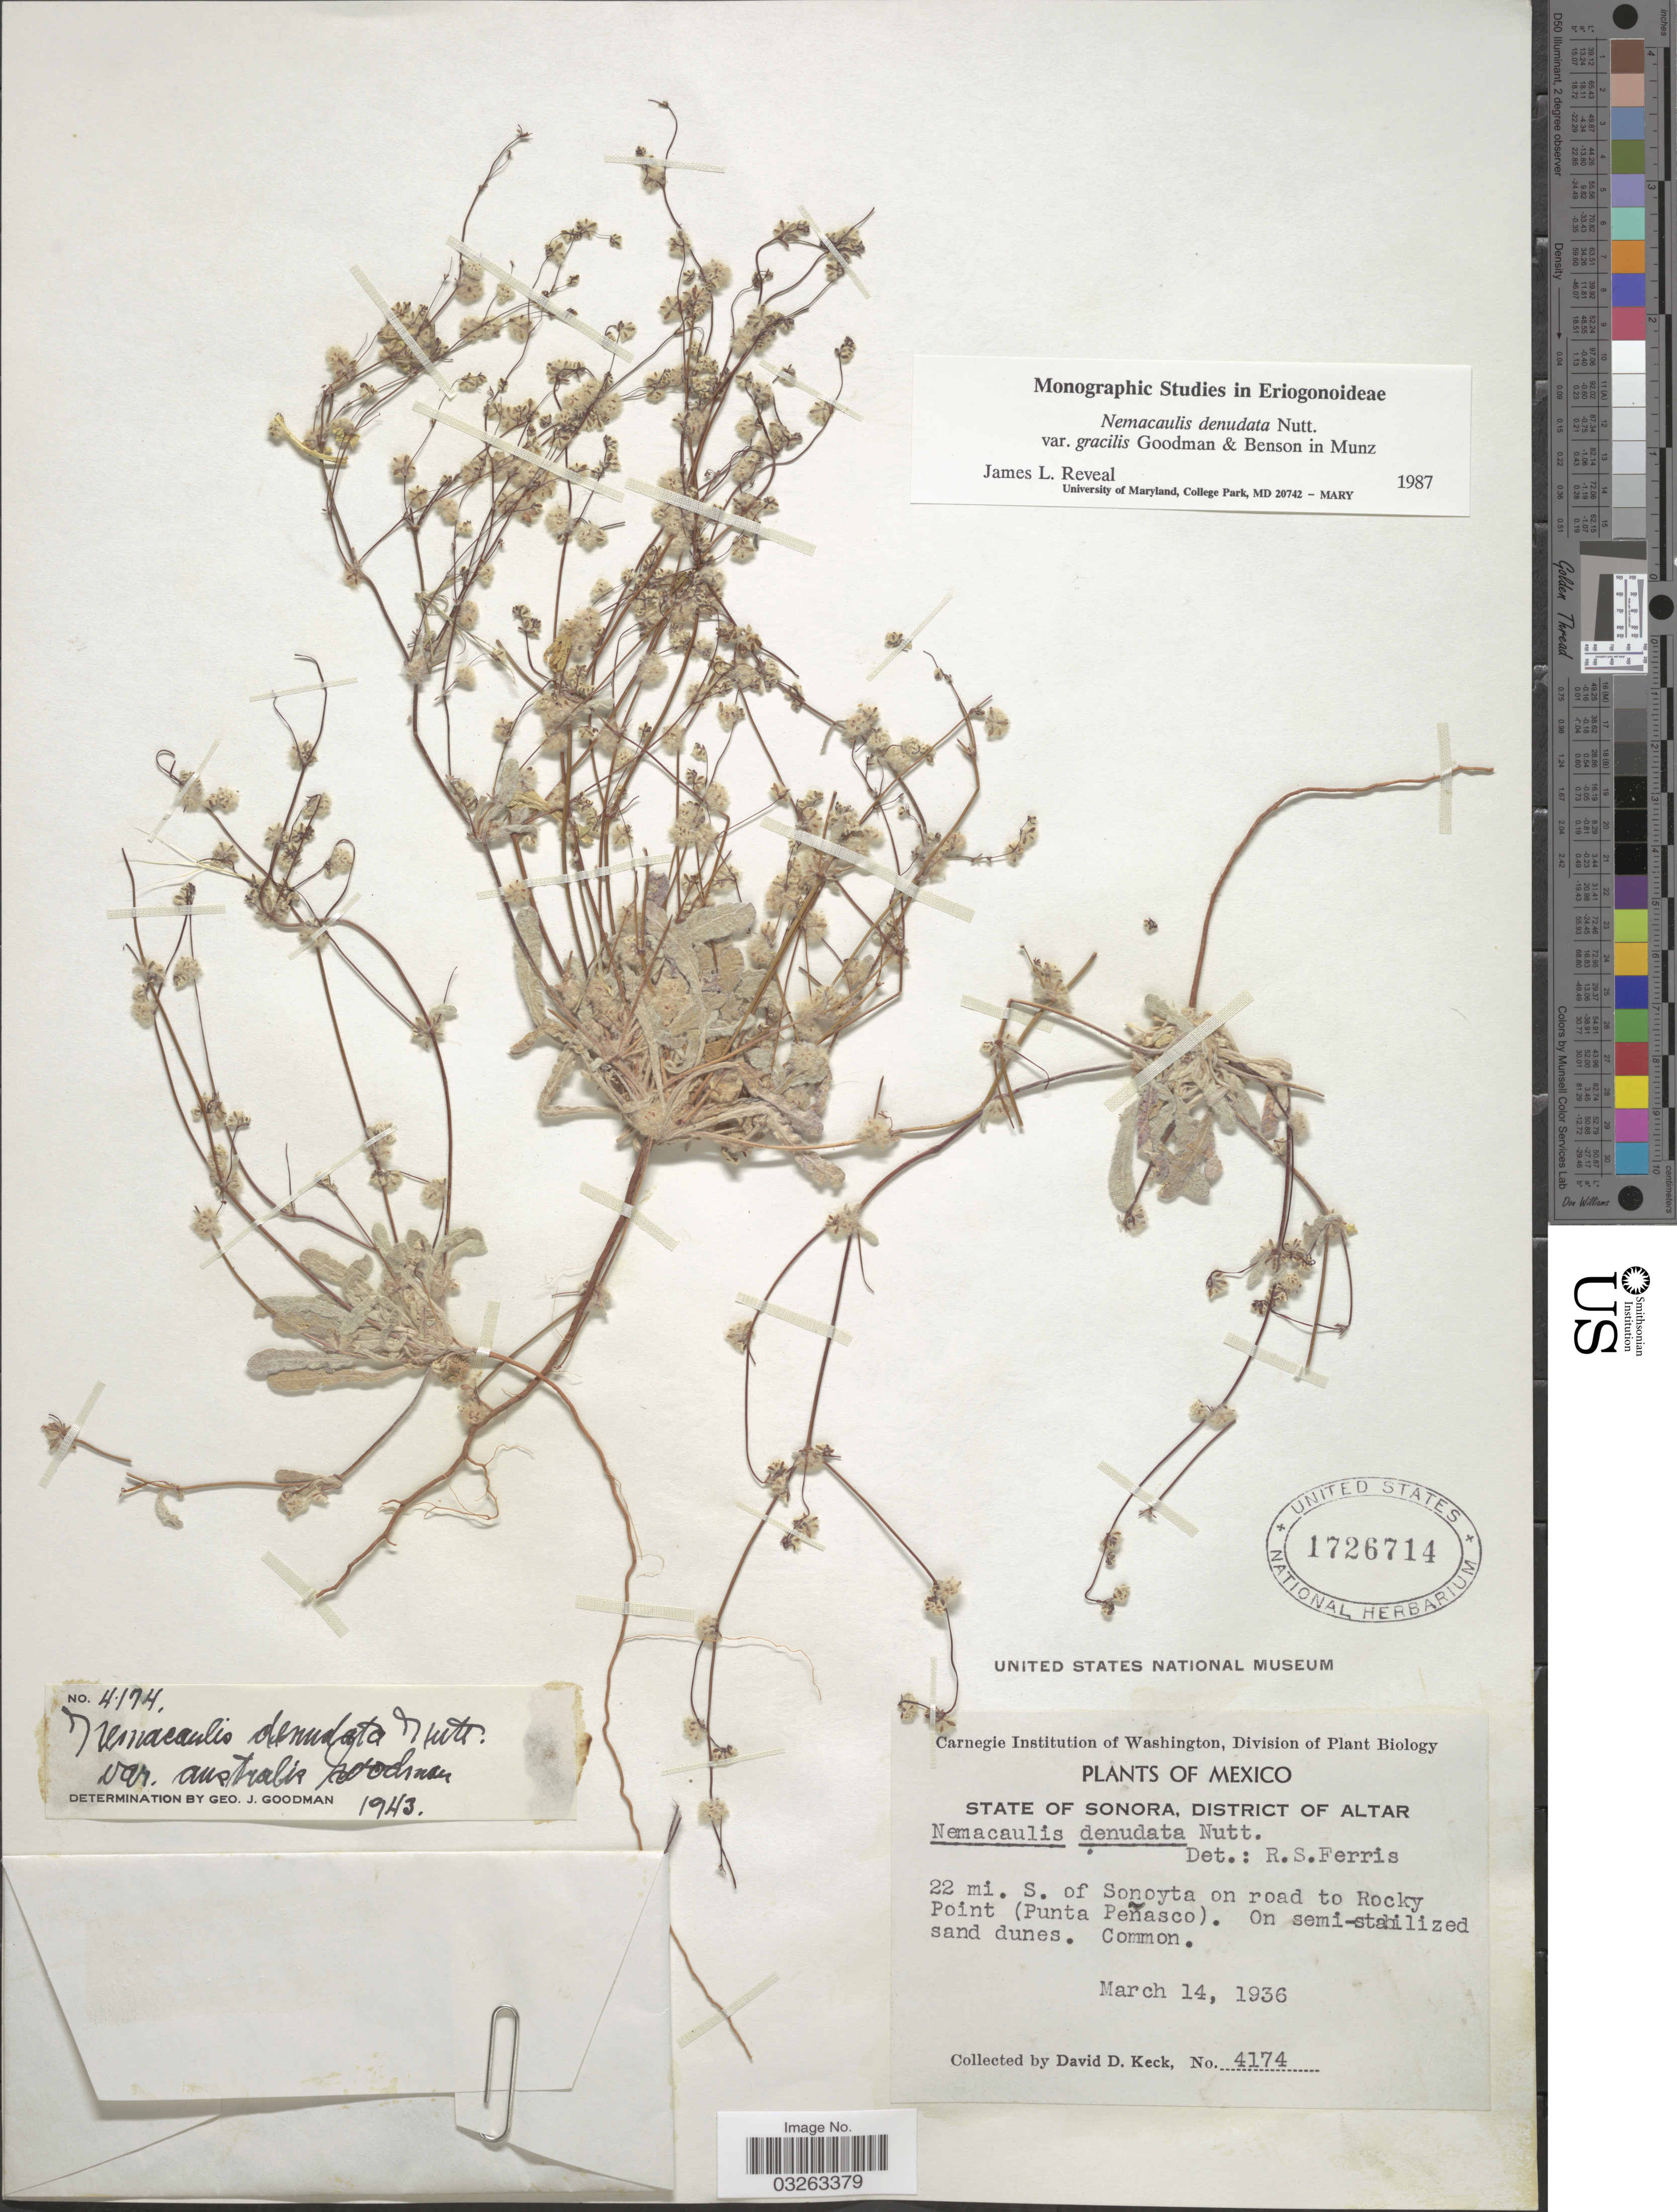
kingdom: Plantae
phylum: Tracheophyta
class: Magnoliopsida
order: Caryophyllales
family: Polygonaceae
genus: Nemacaulis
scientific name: Nemacaulis denudata var. gracilis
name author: Goodman & L.D. Benson in Munz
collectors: D. D. Keck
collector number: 4174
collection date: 1936-03-14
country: Mexico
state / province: Sonora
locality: District of Altar. 22 mi. S. of Sonoyta on road to Rocky Point (Punta Peñasco).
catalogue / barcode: US 1726714